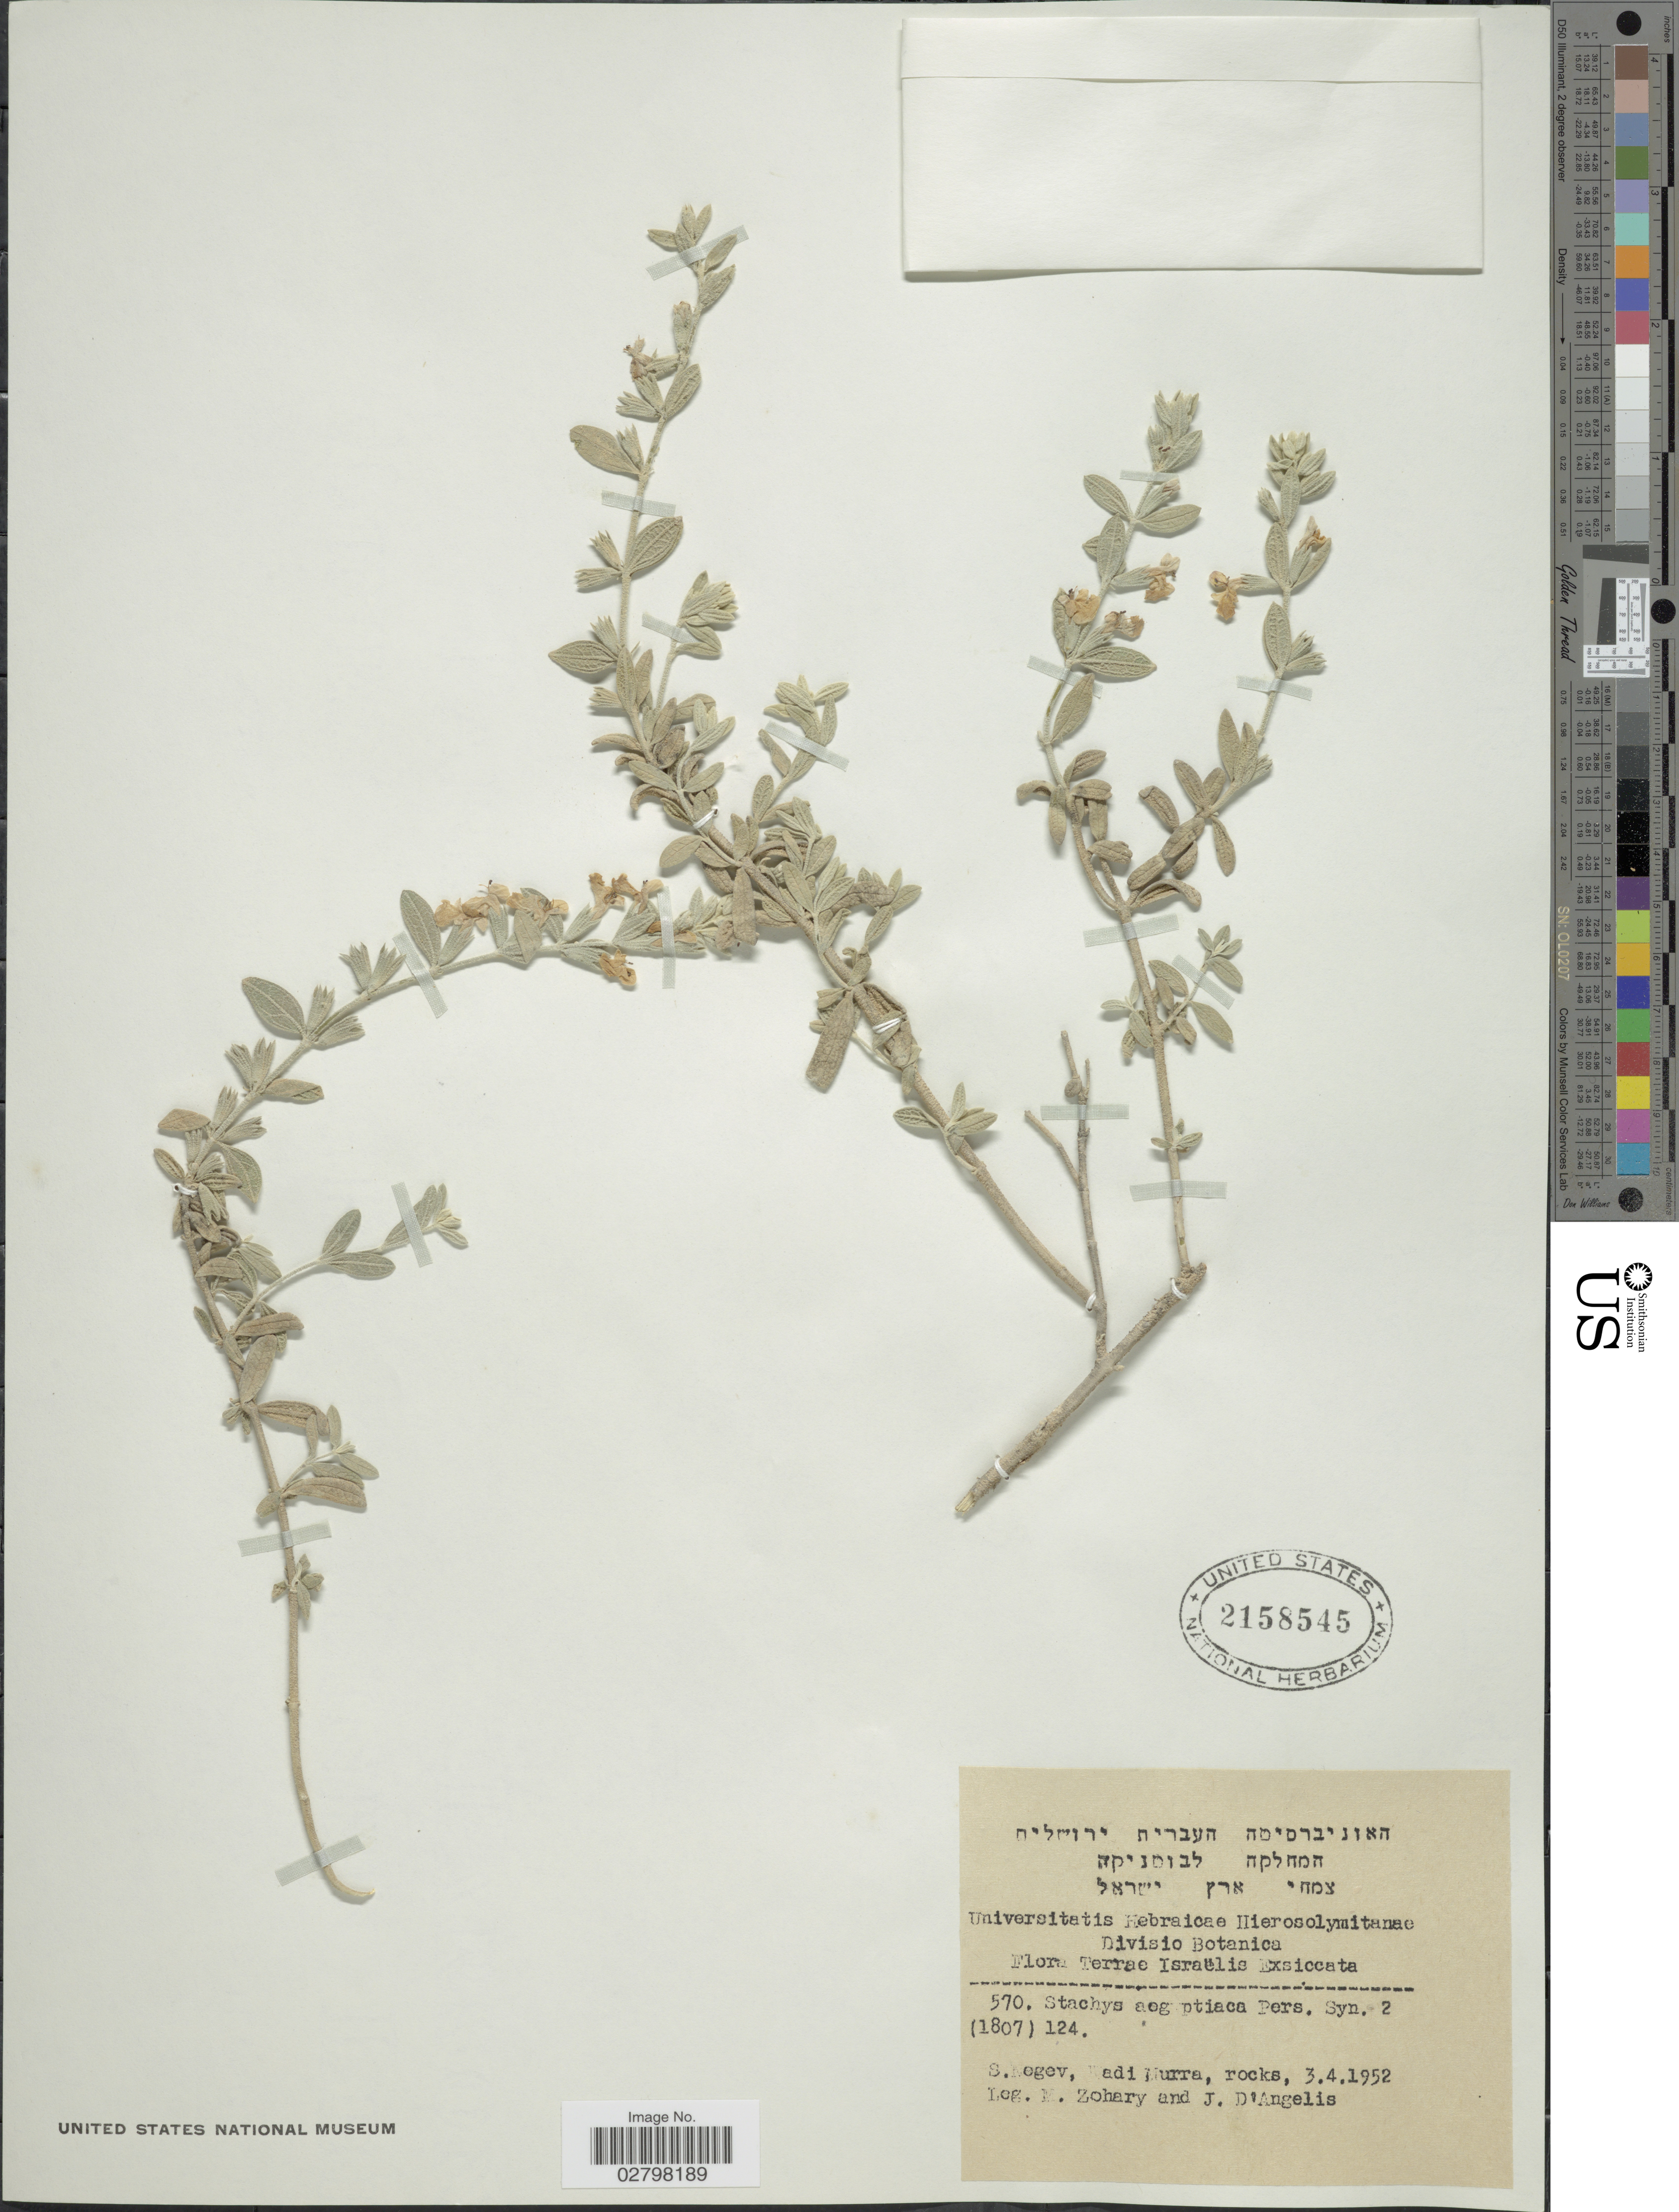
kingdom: Plantae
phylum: Tracheophyta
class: Magnoliopsida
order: Lamiales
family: Lamiaceae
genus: Stachys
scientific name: Stachys aegyptiaca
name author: Pers.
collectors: M. Zohary & J. D'angelis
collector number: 570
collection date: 1952-04-03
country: Israel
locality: Terrae Israëlis. S. Negev, Wadi Murra.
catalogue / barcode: US 2158545